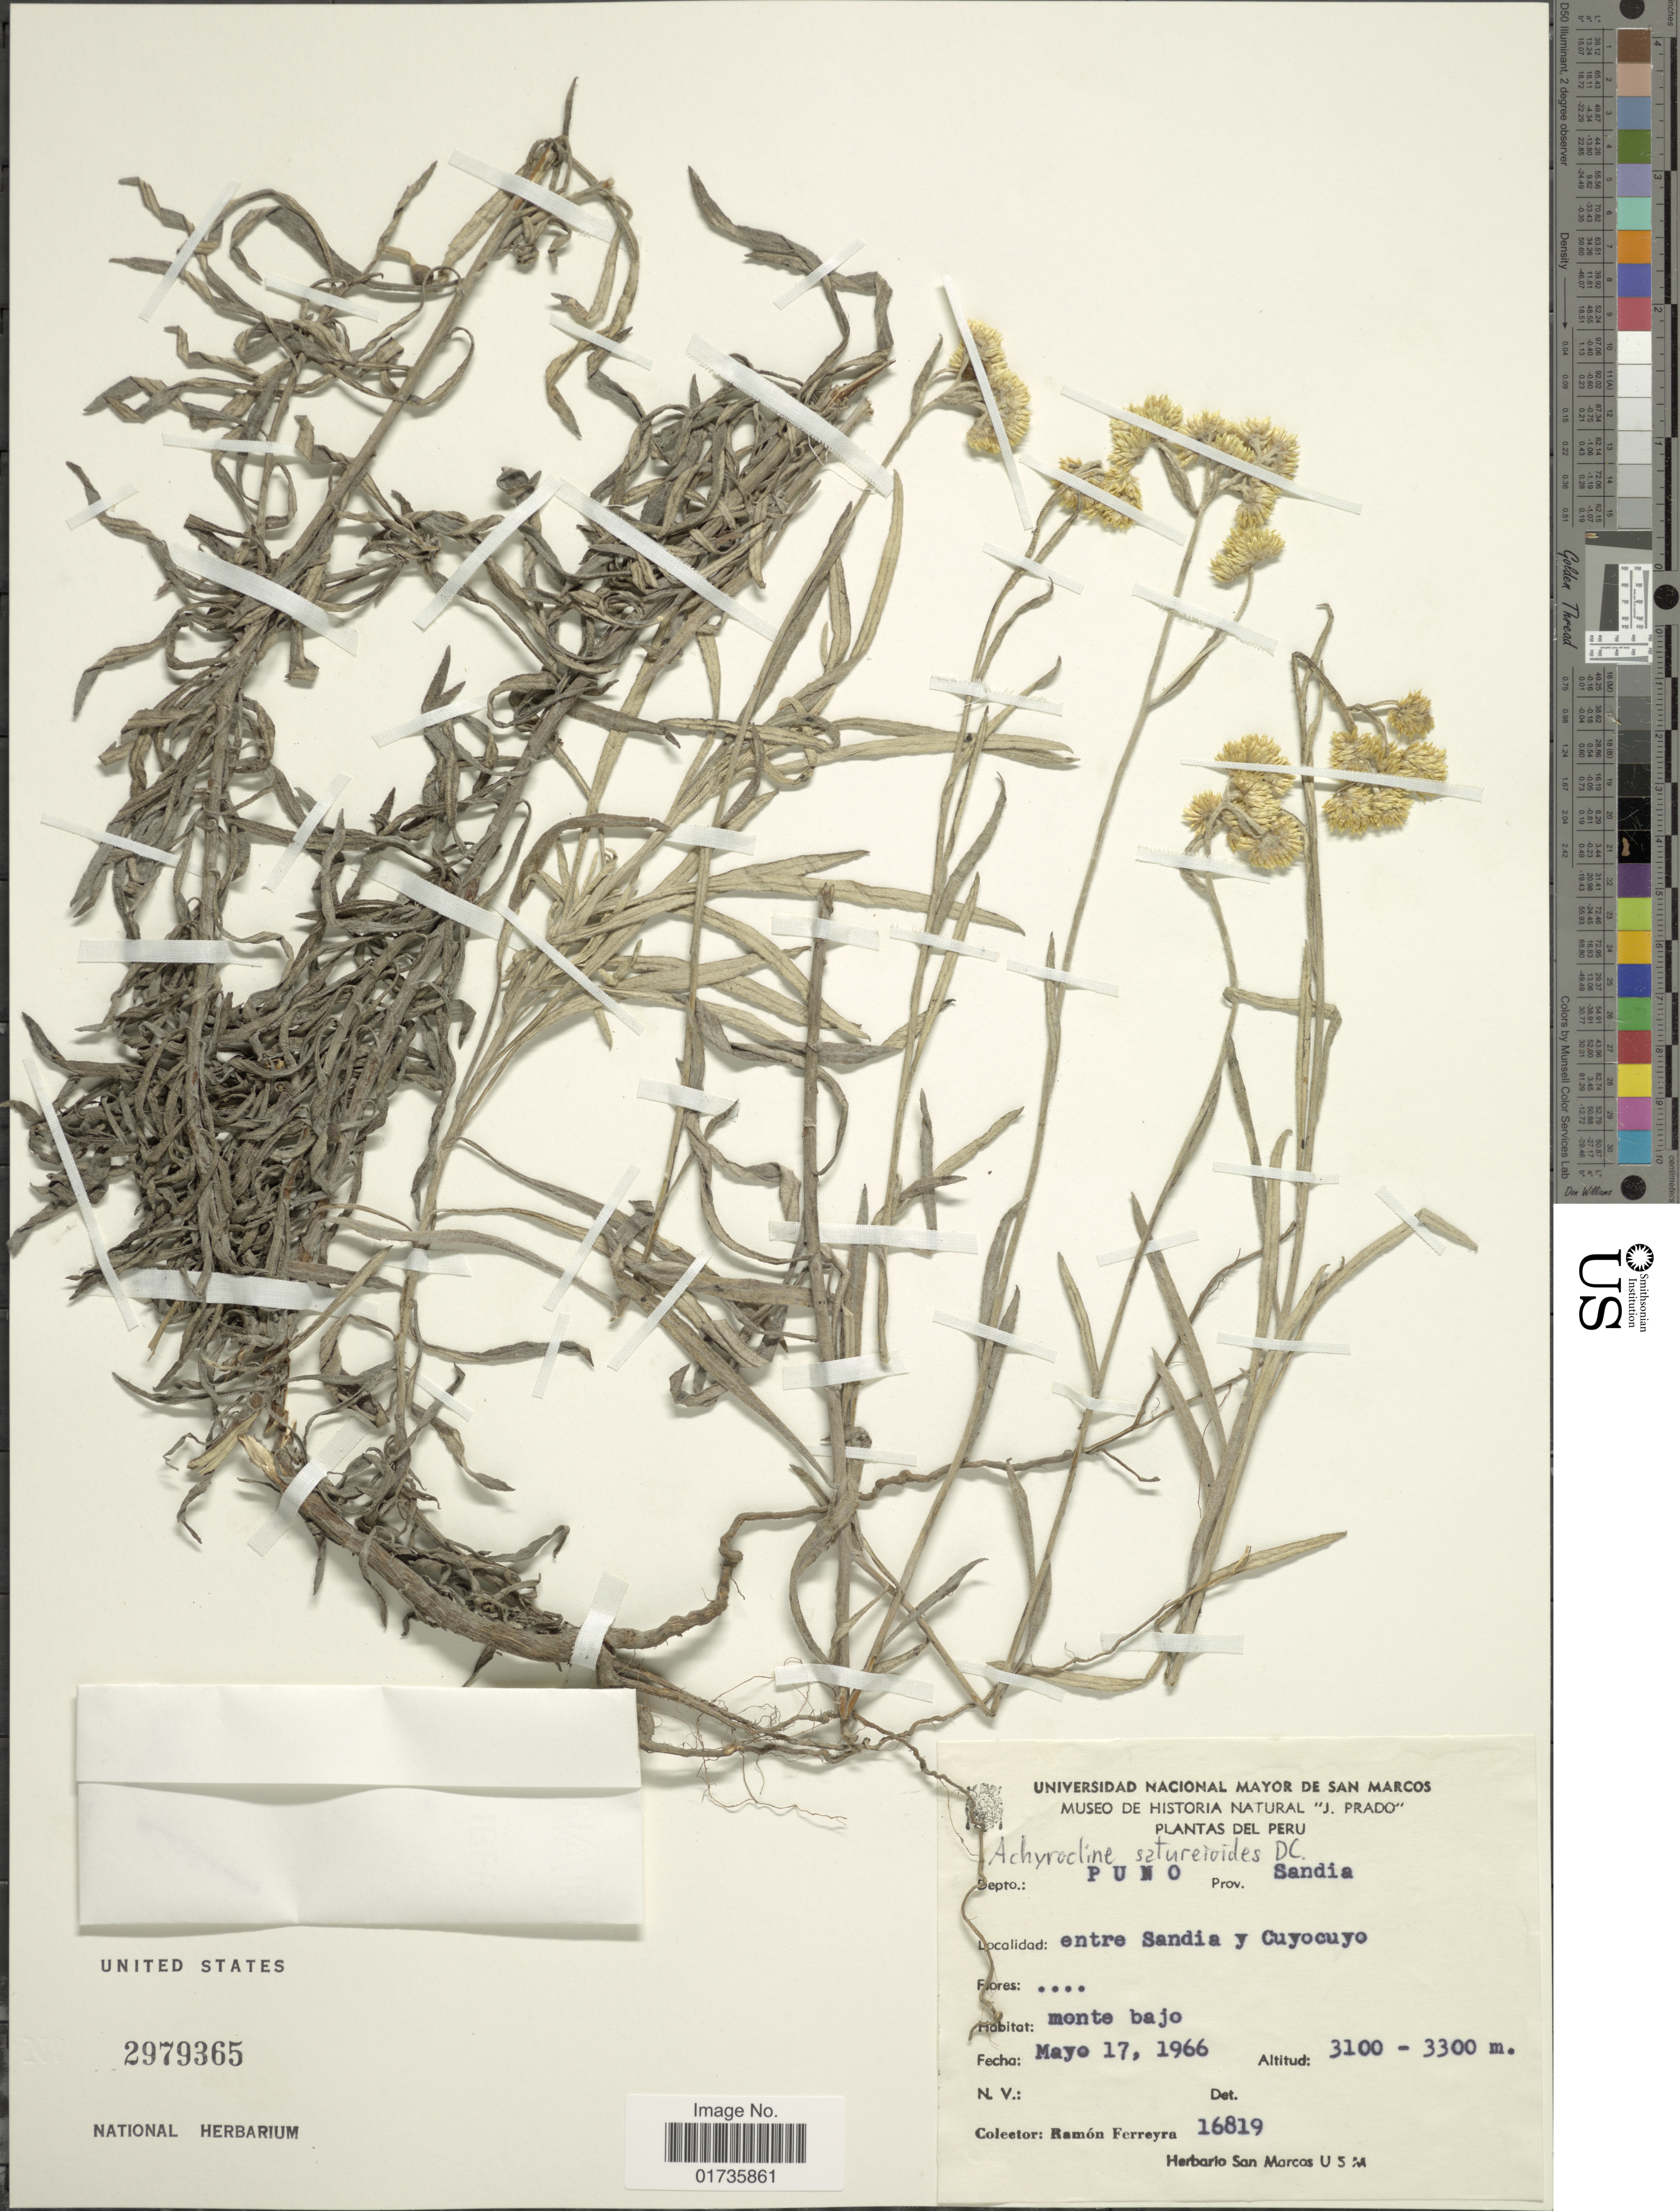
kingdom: Plantae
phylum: Tracheophyta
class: Magnoliopsida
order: Asterales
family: Asteraceae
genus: Achyrocline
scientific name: Achyrocline satureioides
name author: (Lam.) DC.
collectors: R. A. Ferreyra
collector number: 16819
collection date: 1966-05-17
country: Peru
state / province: Puno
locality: Depto: Puno, Prov. Sandia, entre Sandia y Cuyocuyo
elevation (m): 3100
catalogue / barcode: US 2979365